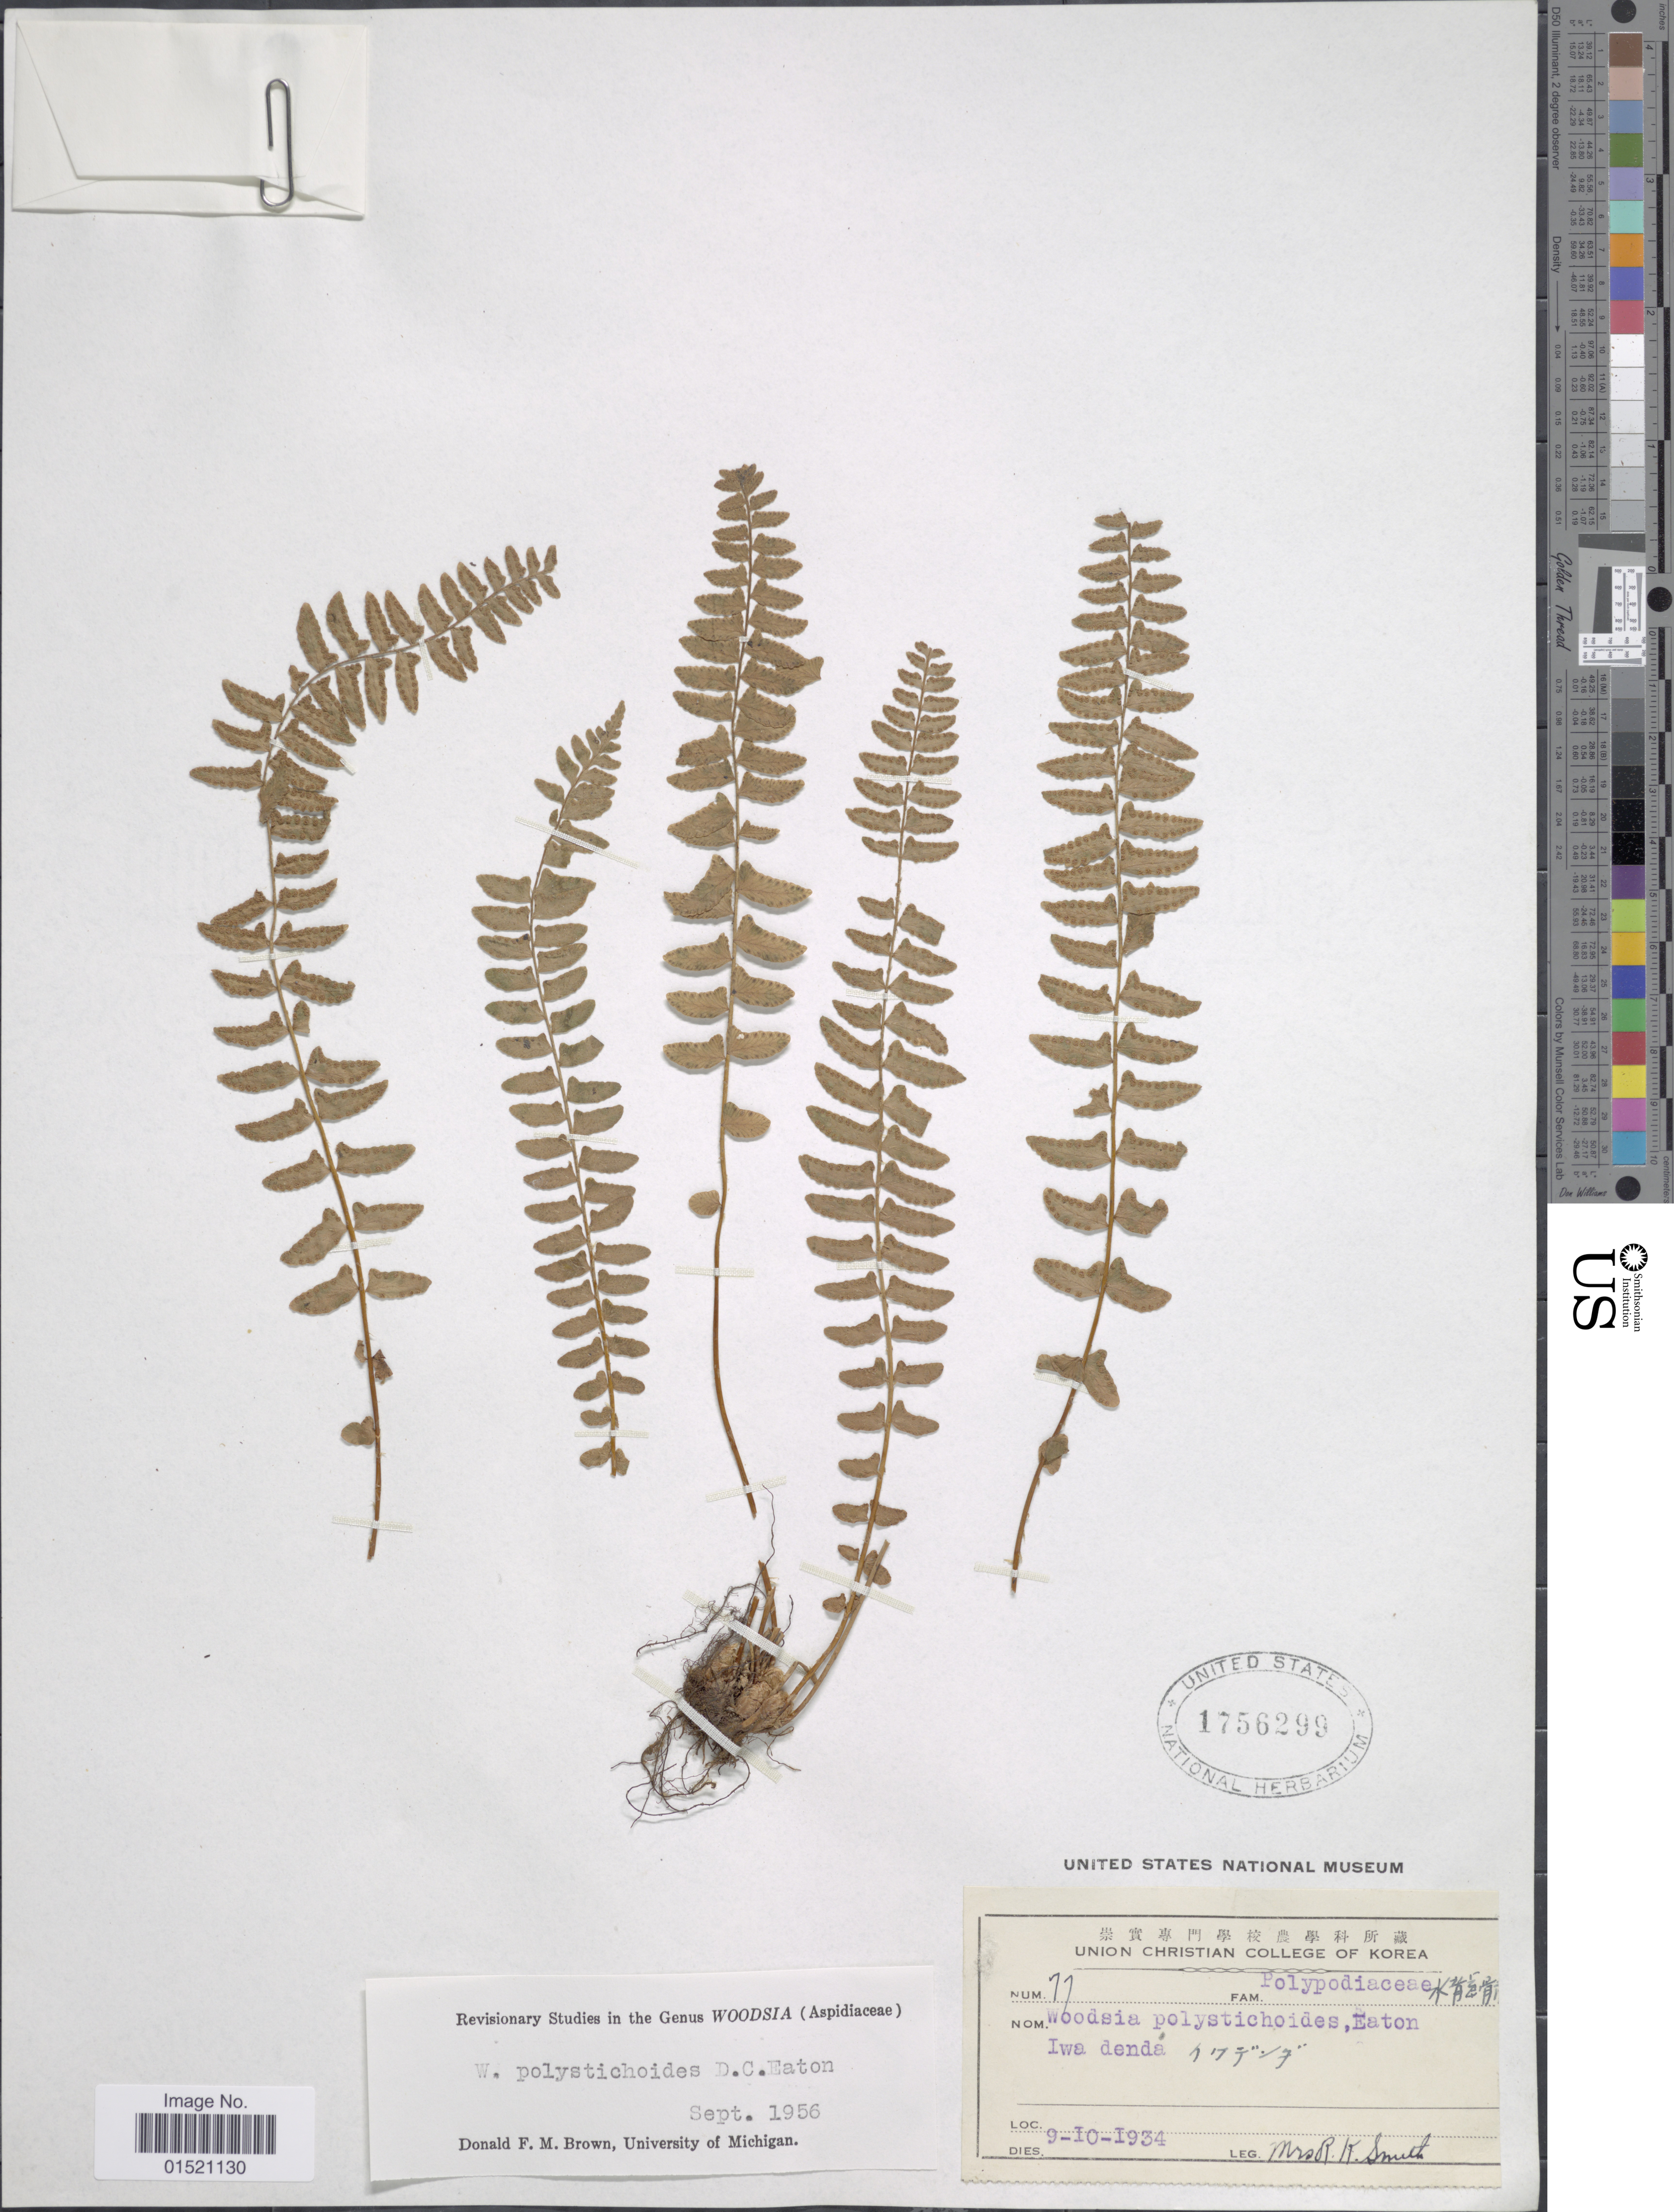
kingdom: Plantae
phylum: Tracheophyta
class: Polypodiopsida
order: Polypodiales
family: Woodsiaceae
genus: Woodsia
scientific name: Woodsia polystichoides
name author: D.C. Eaton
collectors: Mrs. R. K. Smith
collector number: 11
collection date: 1934-10-09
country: North Korea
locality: Iwa denda [Foreign script]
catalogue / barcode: US 1756299